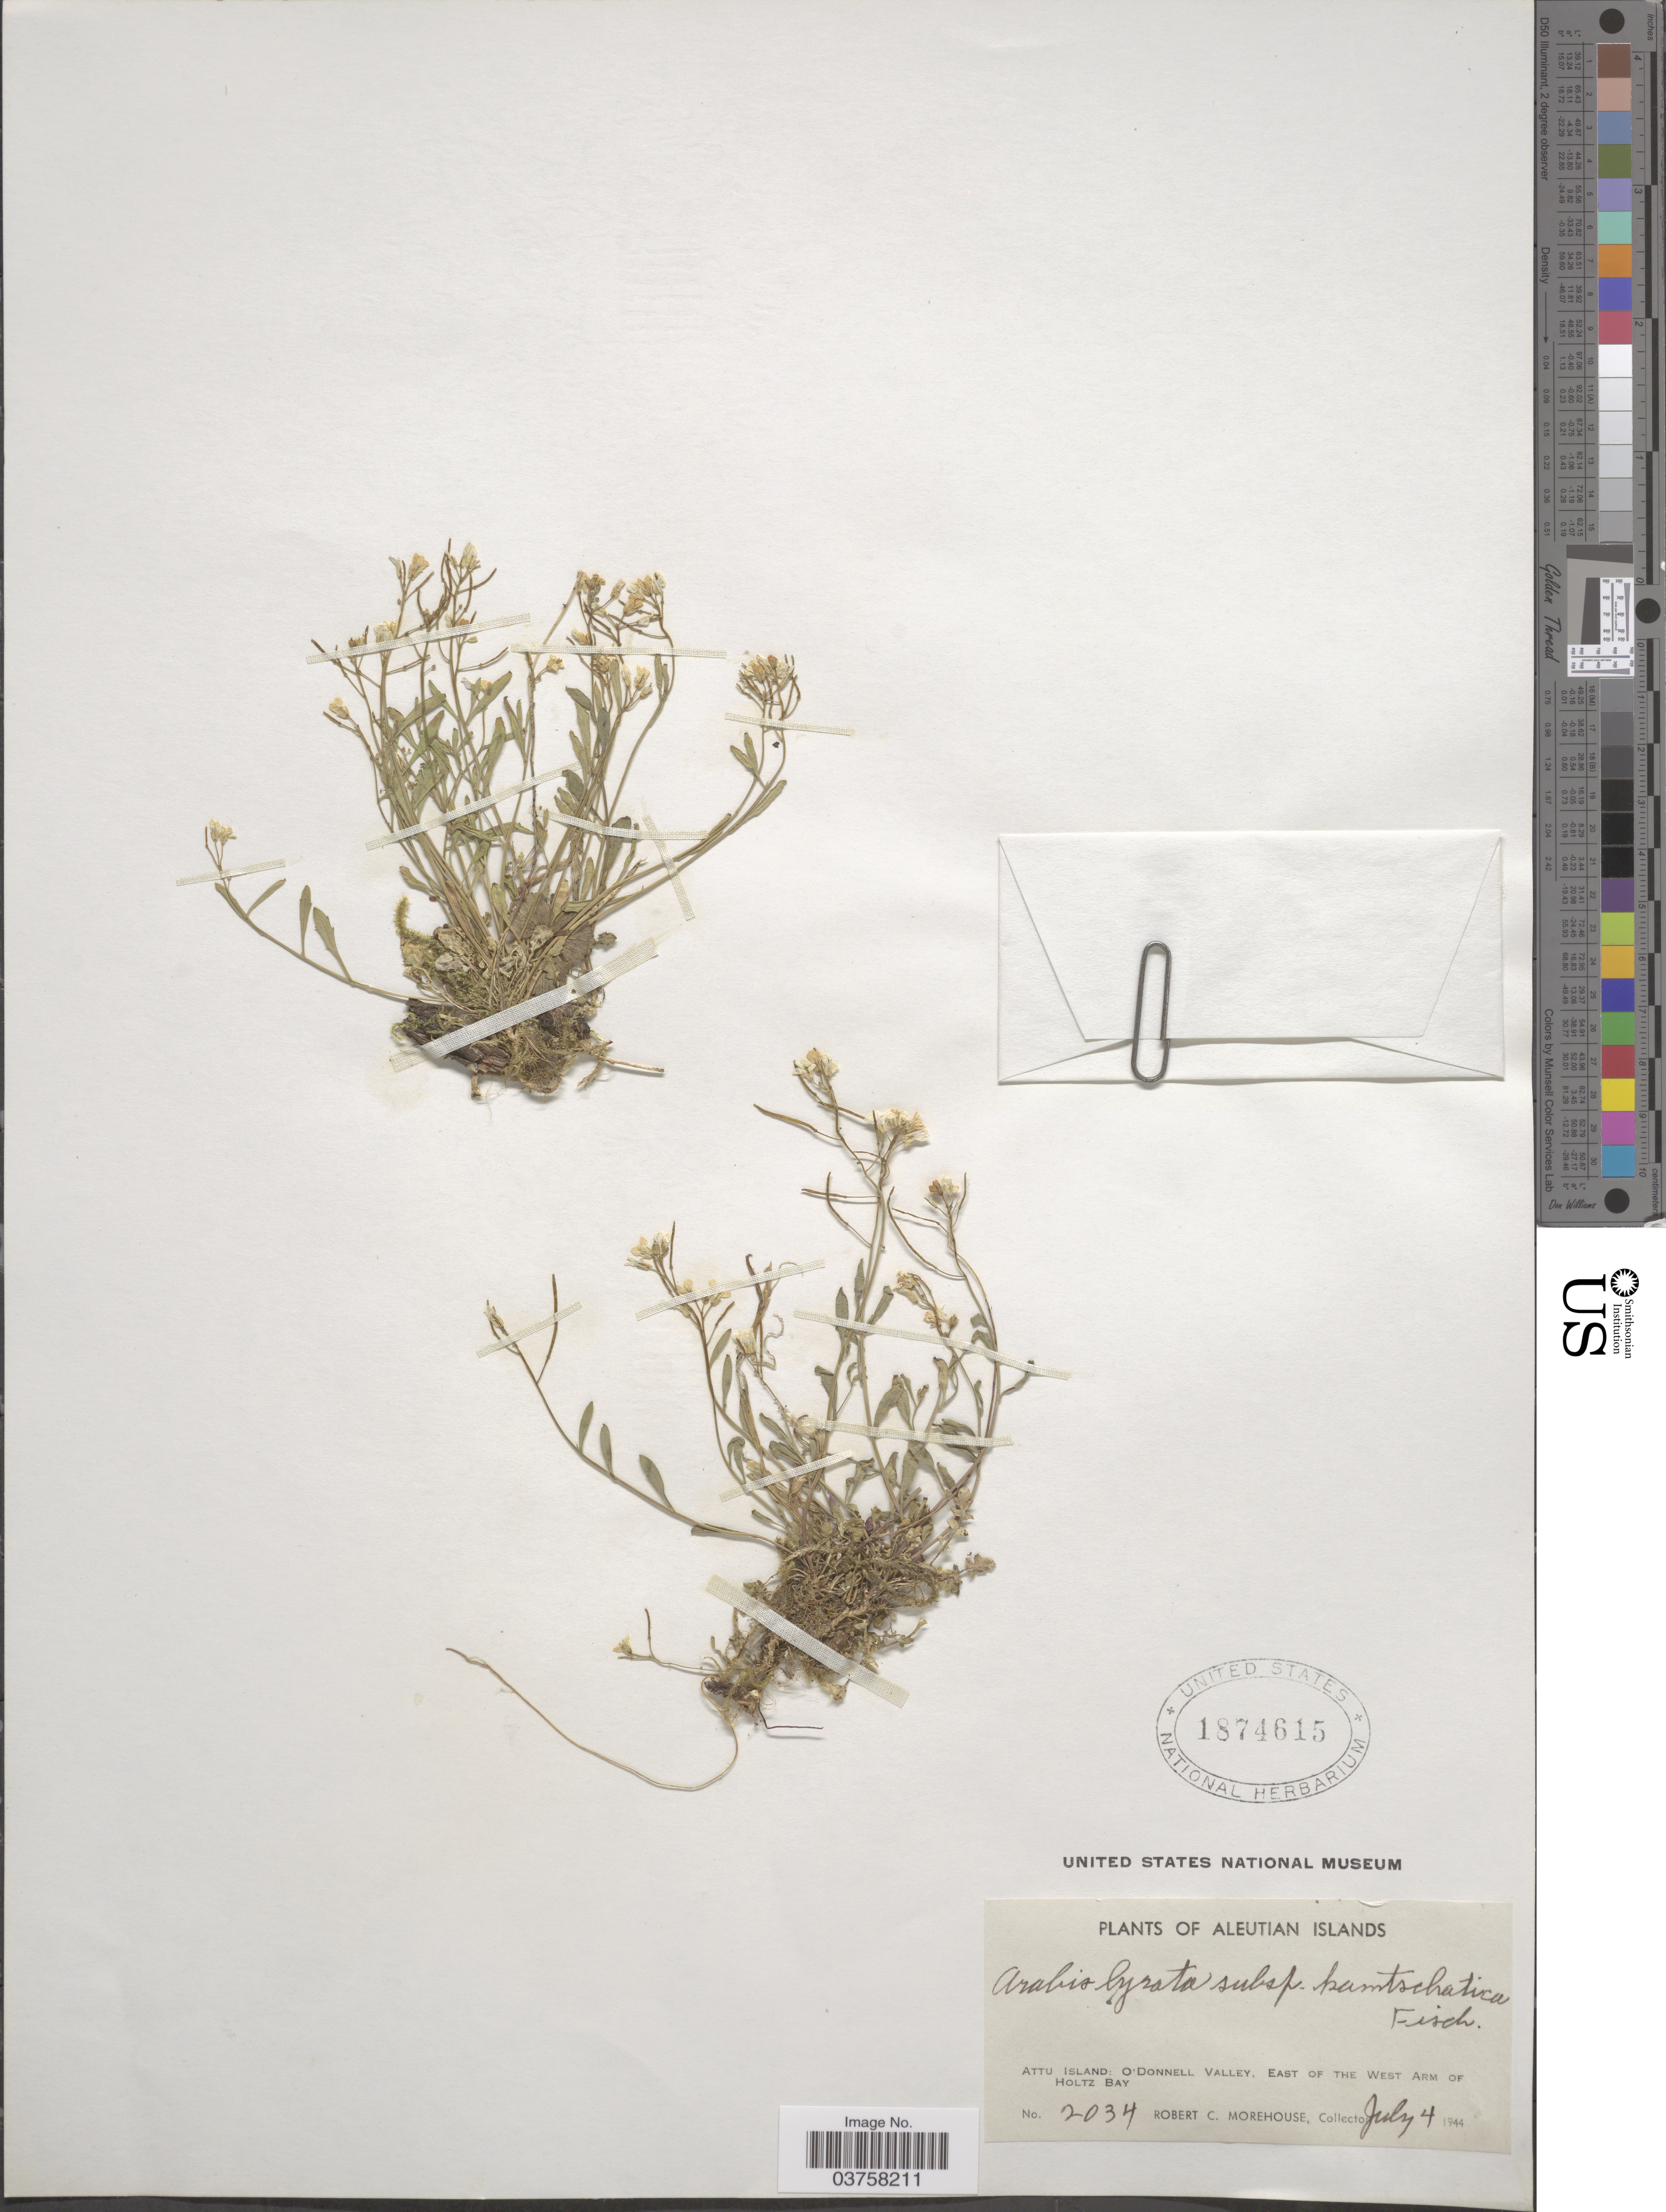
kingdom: Plantae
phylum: Tracheophyta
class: Magnoliopsida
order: Brassicales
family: Brassicaceae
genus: Arabis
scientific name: Arabis lyrata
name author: L.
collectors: R. Morehouse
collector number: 2034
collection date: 1944-07-04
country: United States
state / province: Alaska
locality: Aleutian Islands. Attu Island: O'Donnell Valley, East of the West Arm of Holtz Bay.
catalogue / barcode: US 1874615